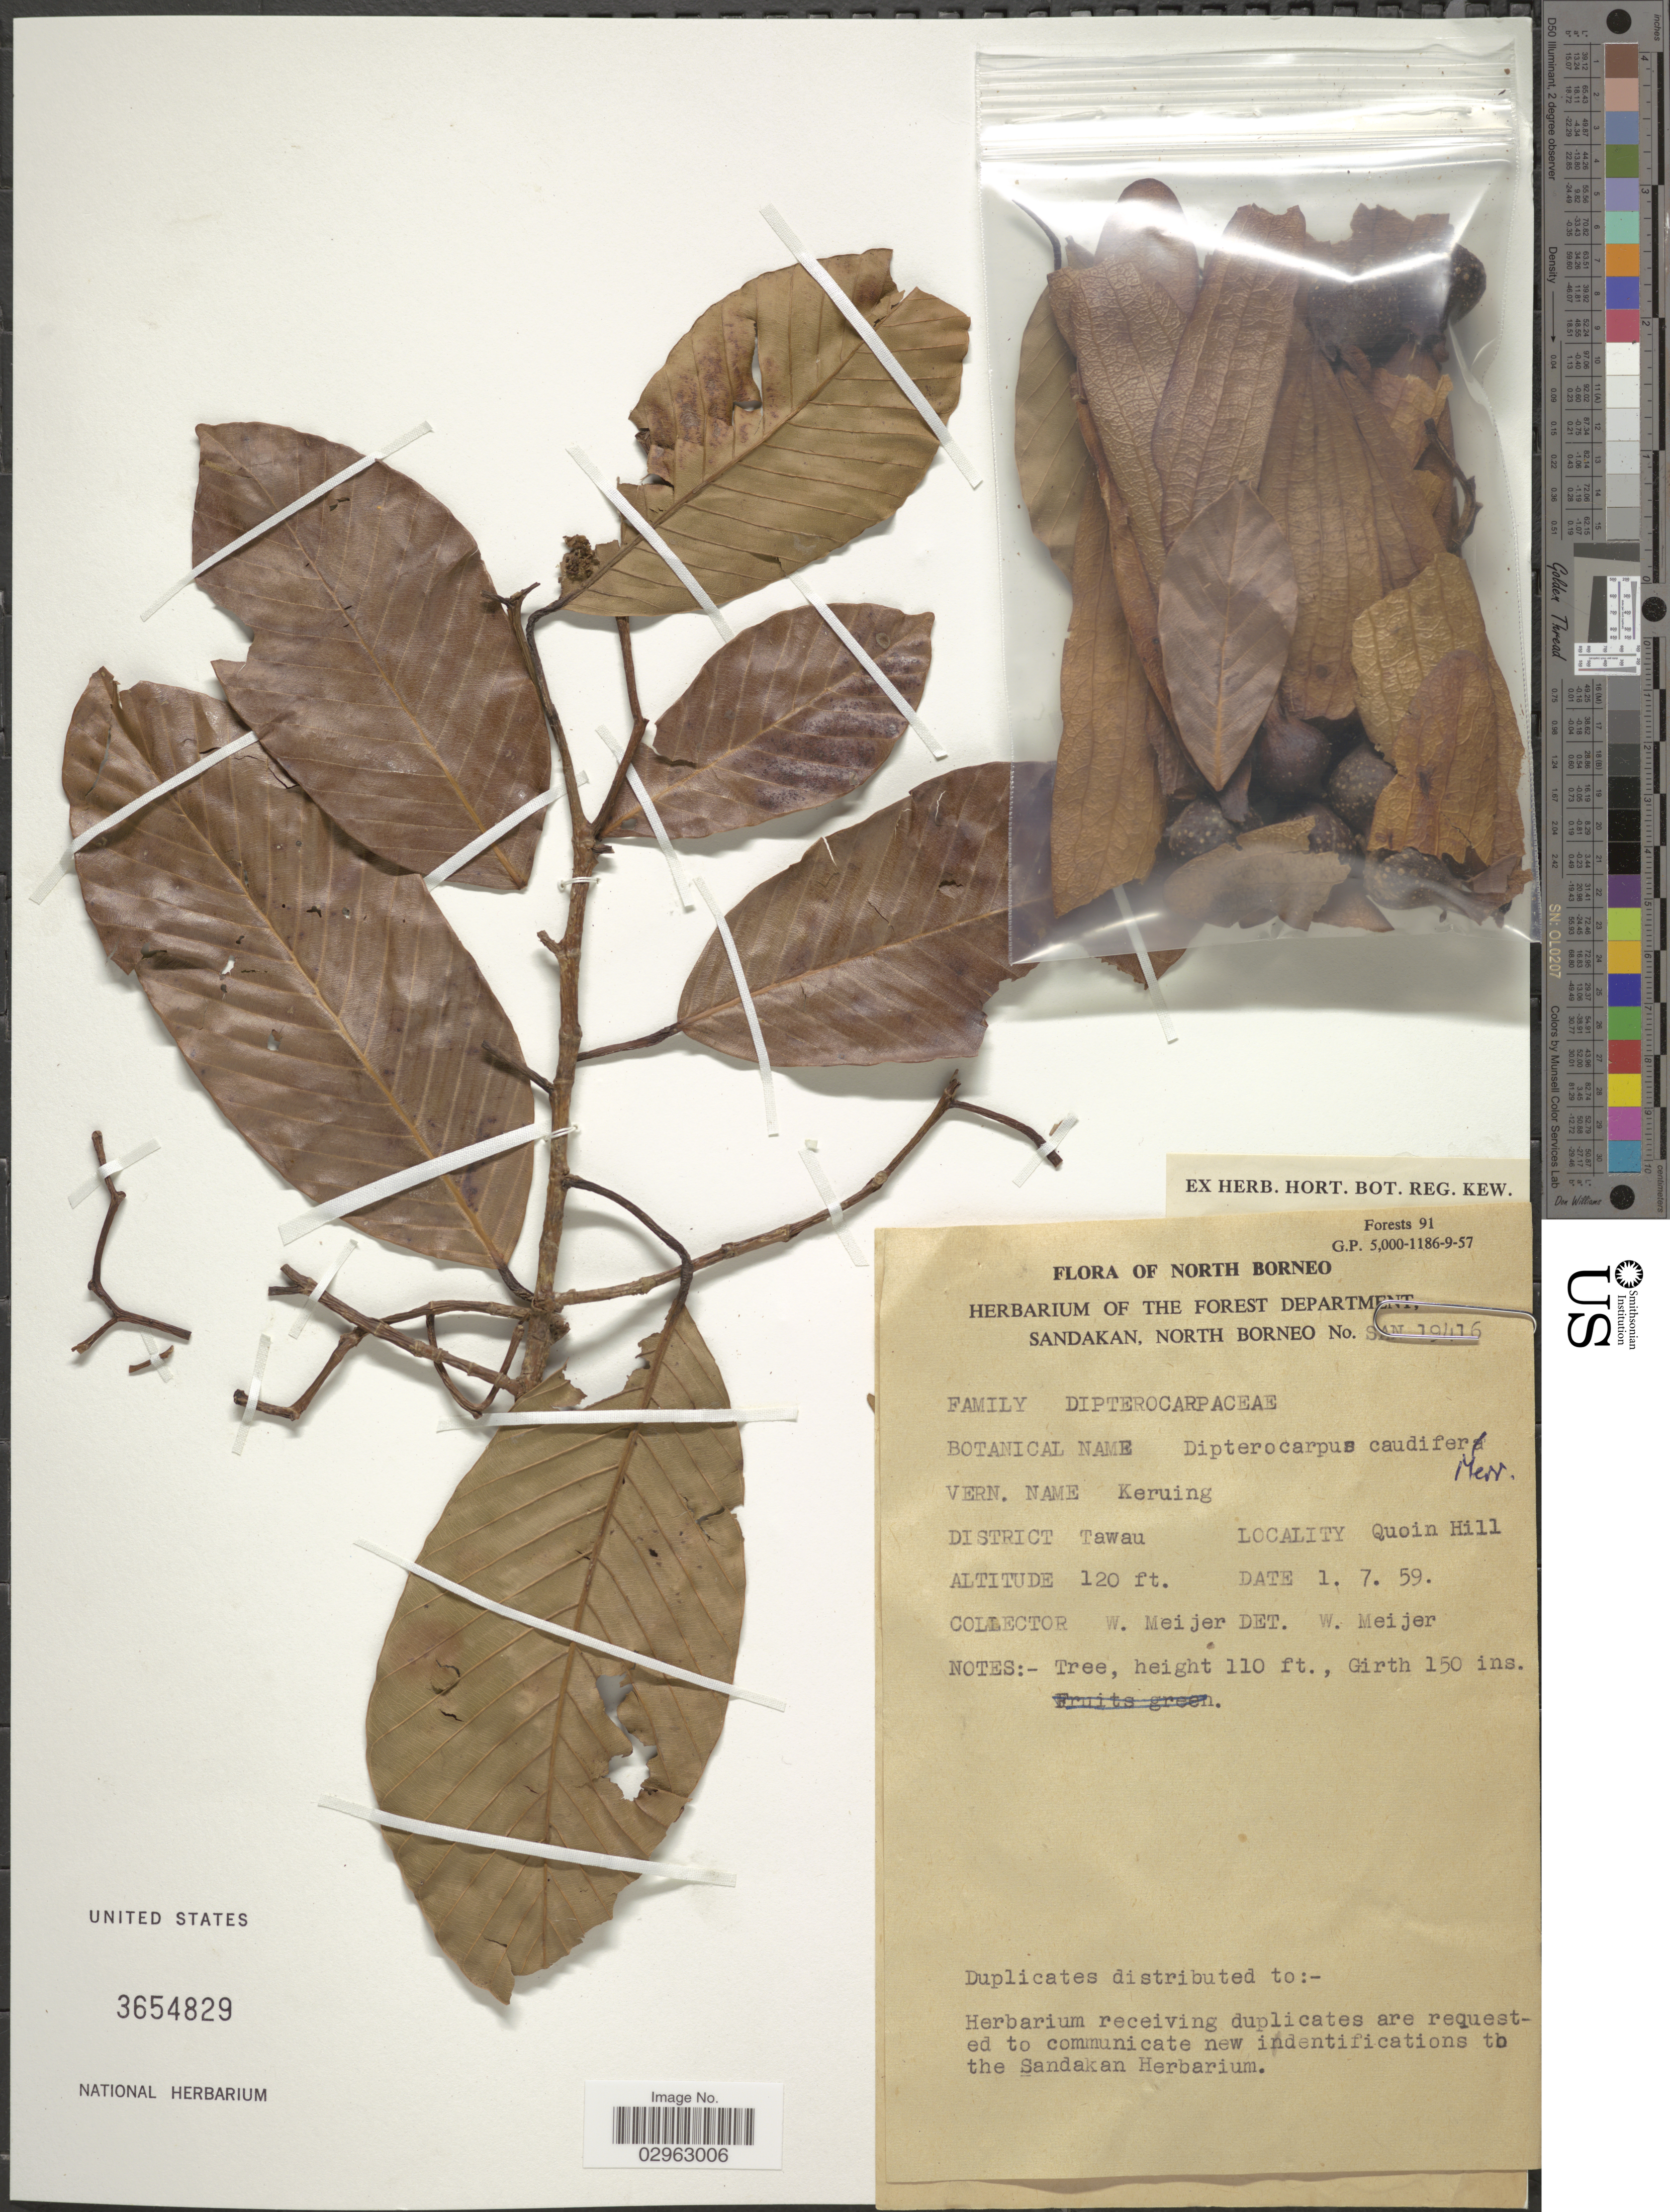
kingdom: Plantae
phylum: Tracheophyta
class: Magnoliopsida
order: Malvales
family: Dipterocarpaceae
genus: Dipterocarpus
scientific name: Dipterocarpus caudiferus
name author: Merr.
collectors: W. Meijer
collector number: SAN 19416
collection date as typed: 1/7/59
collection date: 1959-07-01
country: Malaysia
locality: North Borneo. District Tawau, Quoin Hill.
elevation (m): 37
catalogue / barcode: US 3654829